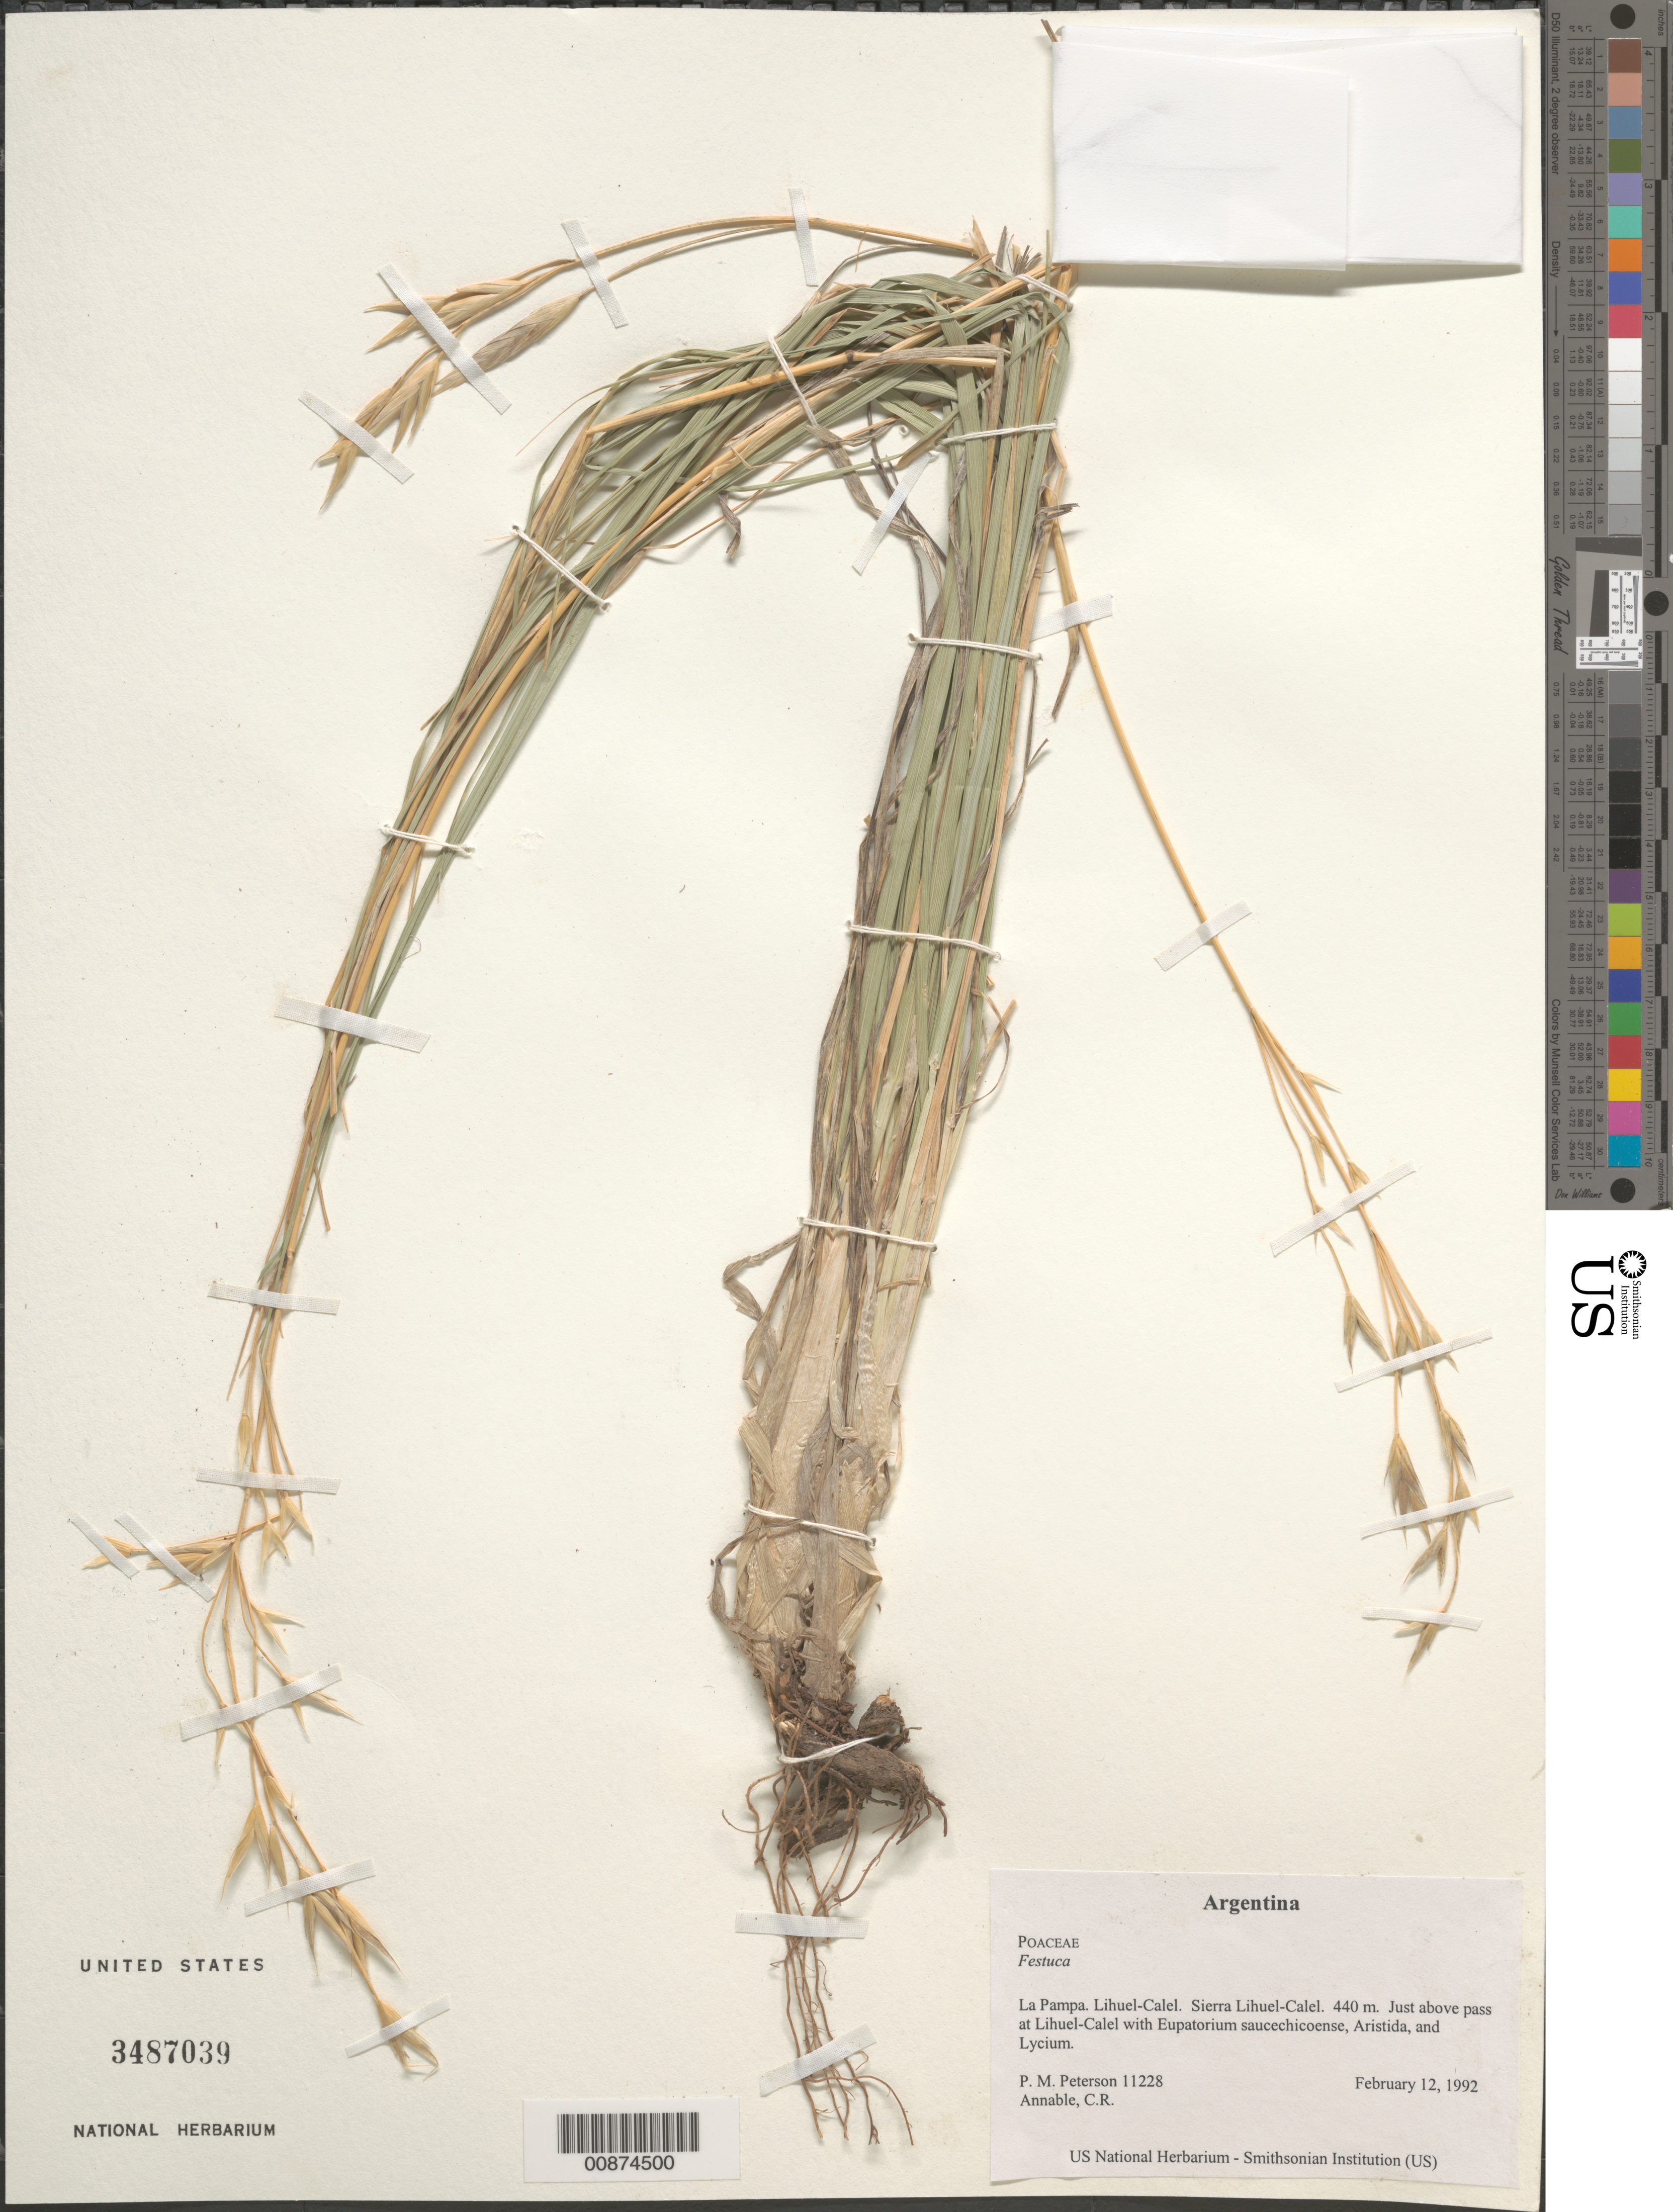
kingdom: Plantae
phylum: Tracheophyta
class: Liliopsida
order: Poales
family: Poaceae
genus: Festuca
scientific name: Festuca sp.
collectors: P. M. Peterson & C. R. Annable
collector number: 11228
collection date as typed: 12 Feb 1992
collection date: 1992-02-12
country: Argentina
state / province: La Pampa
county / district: Lihuel-Calel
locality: Sierra Lihuel-Calel.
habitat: Just above pass at Lihuel-Calel with Eupatorium saucechicoense, Aristida, and Lycium.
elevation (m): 440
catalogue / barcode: US 3487039